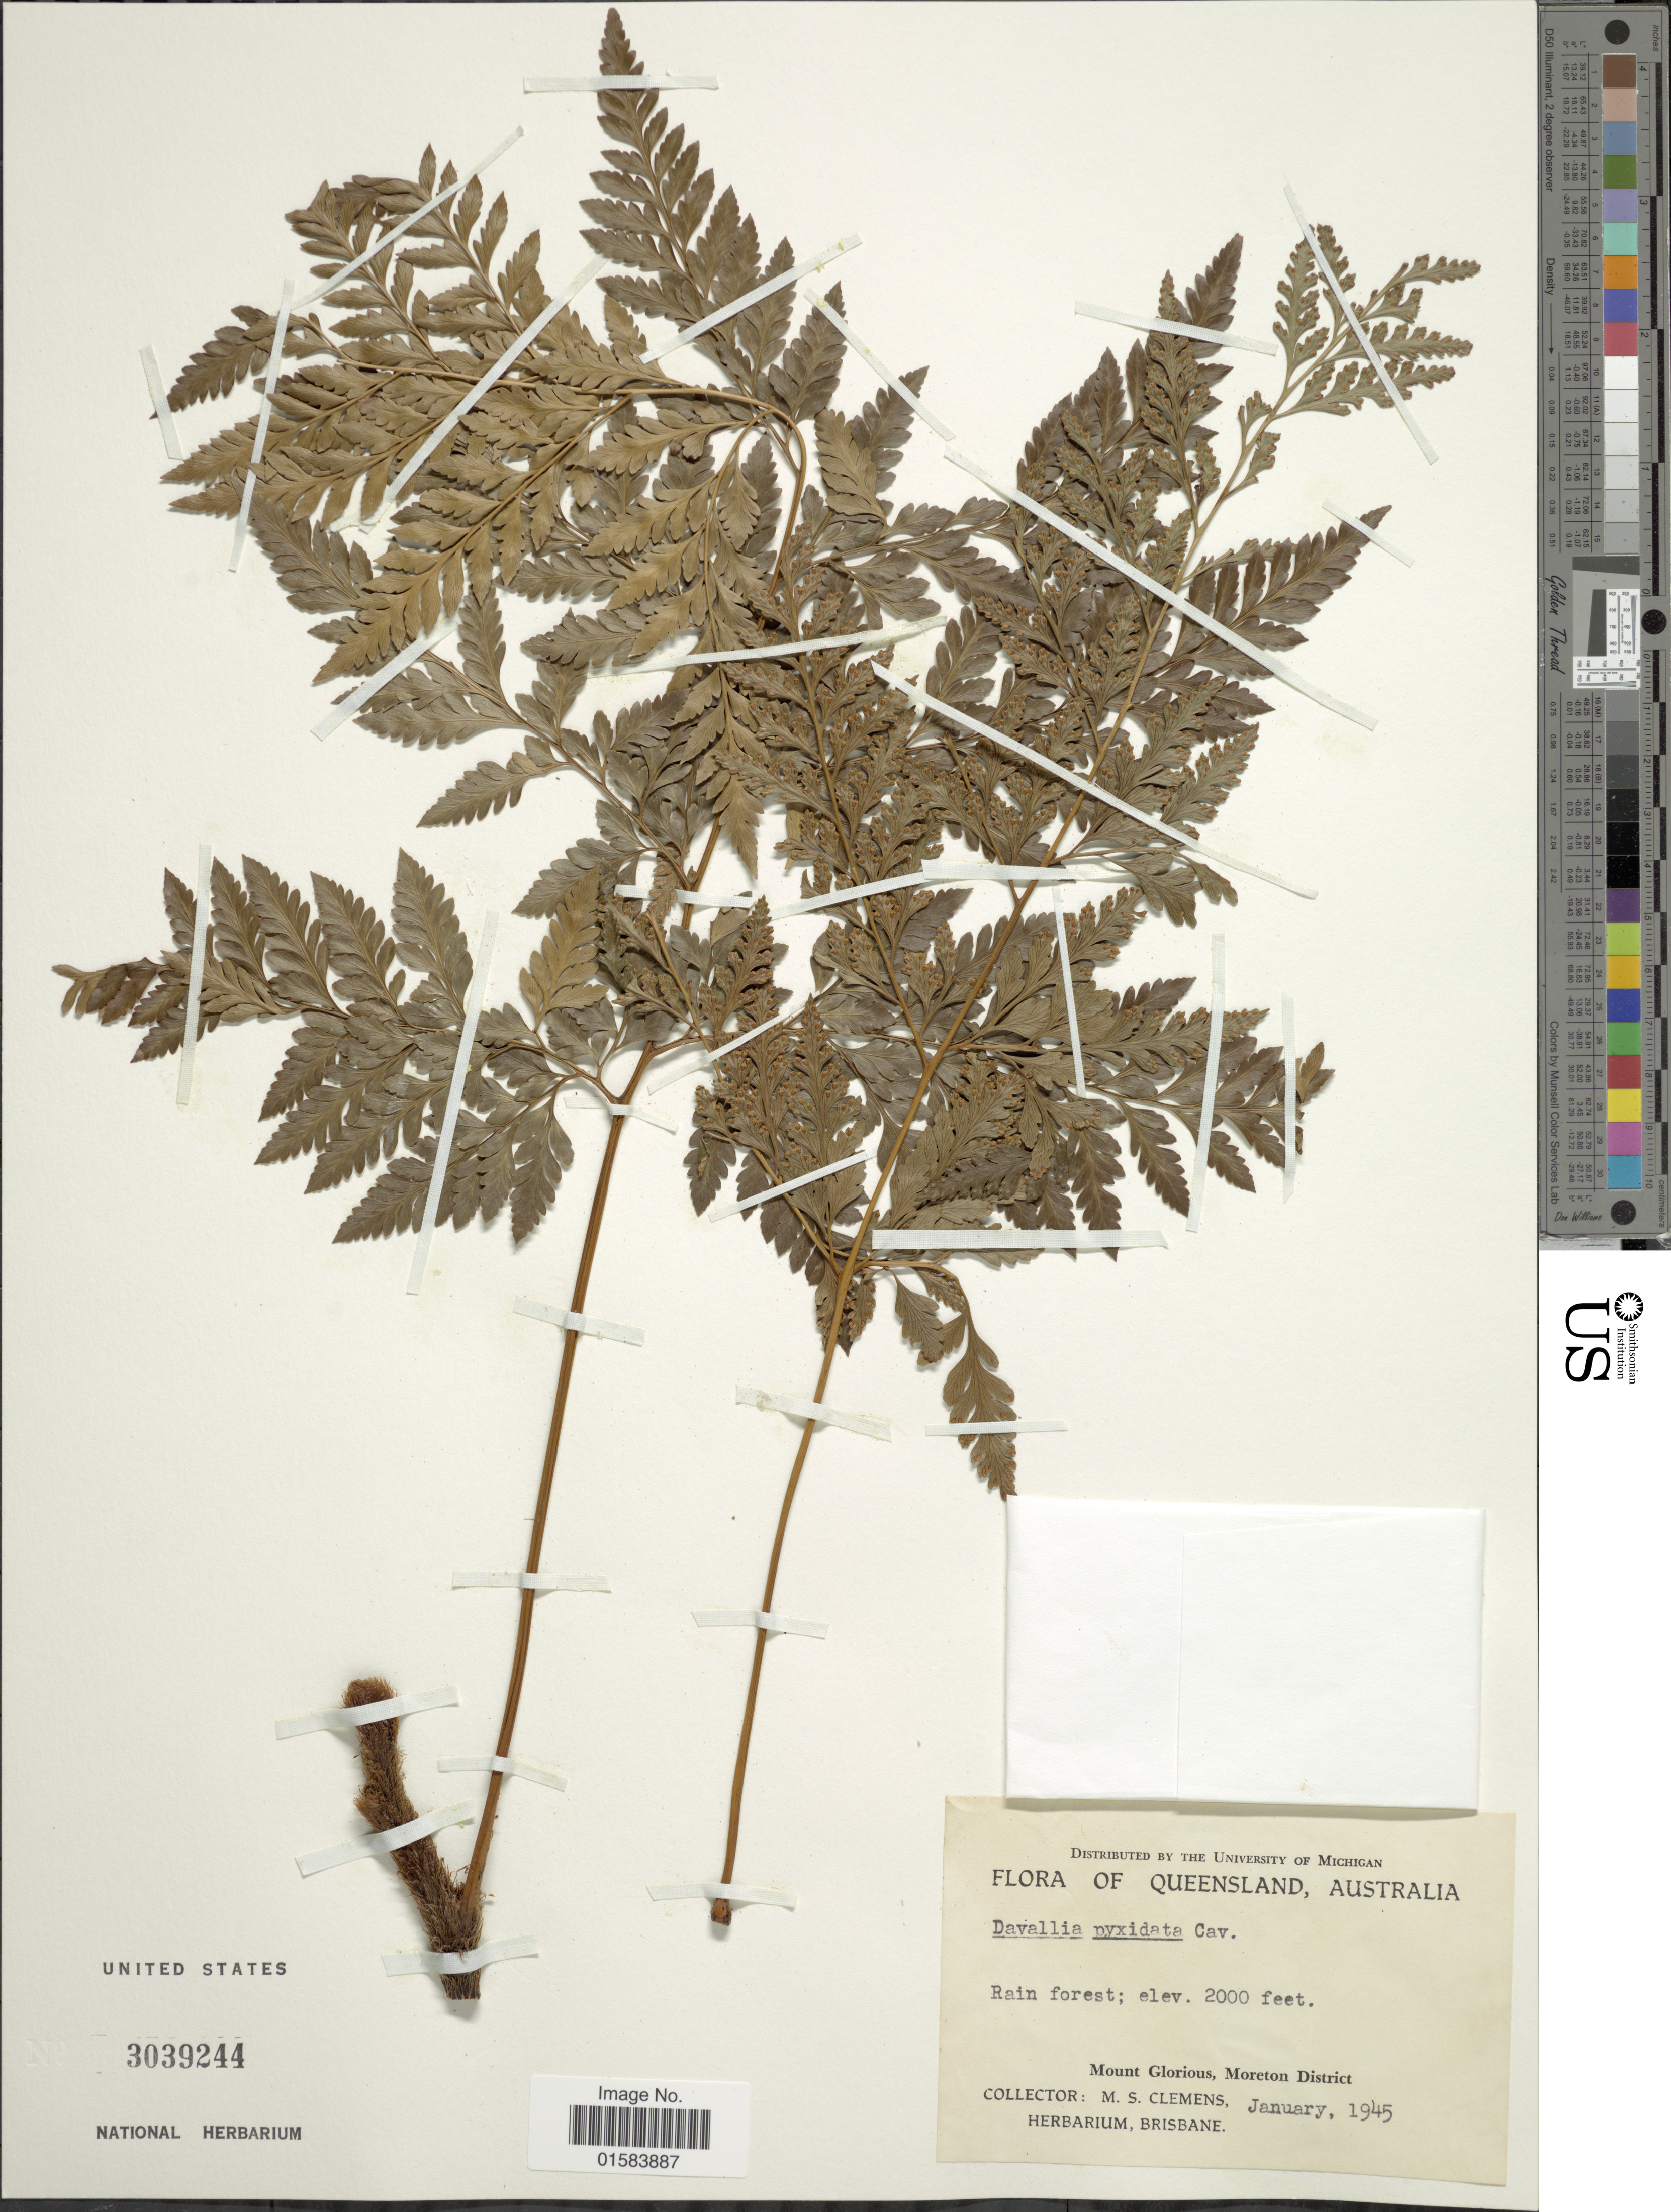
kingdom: Plantae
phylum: Tracheophyta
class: Polypodiopsida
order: Polypodiales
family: Davalliaceae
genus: Davallia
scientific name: Davallia solida var. pyxidata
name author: (Cav.) Noot.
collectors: M. S. Clemens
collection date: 1945-01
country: Australia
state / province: Queensland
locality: Rain forest, Mount Glorious, Moreton District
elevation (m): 610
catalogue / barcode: US 3039244